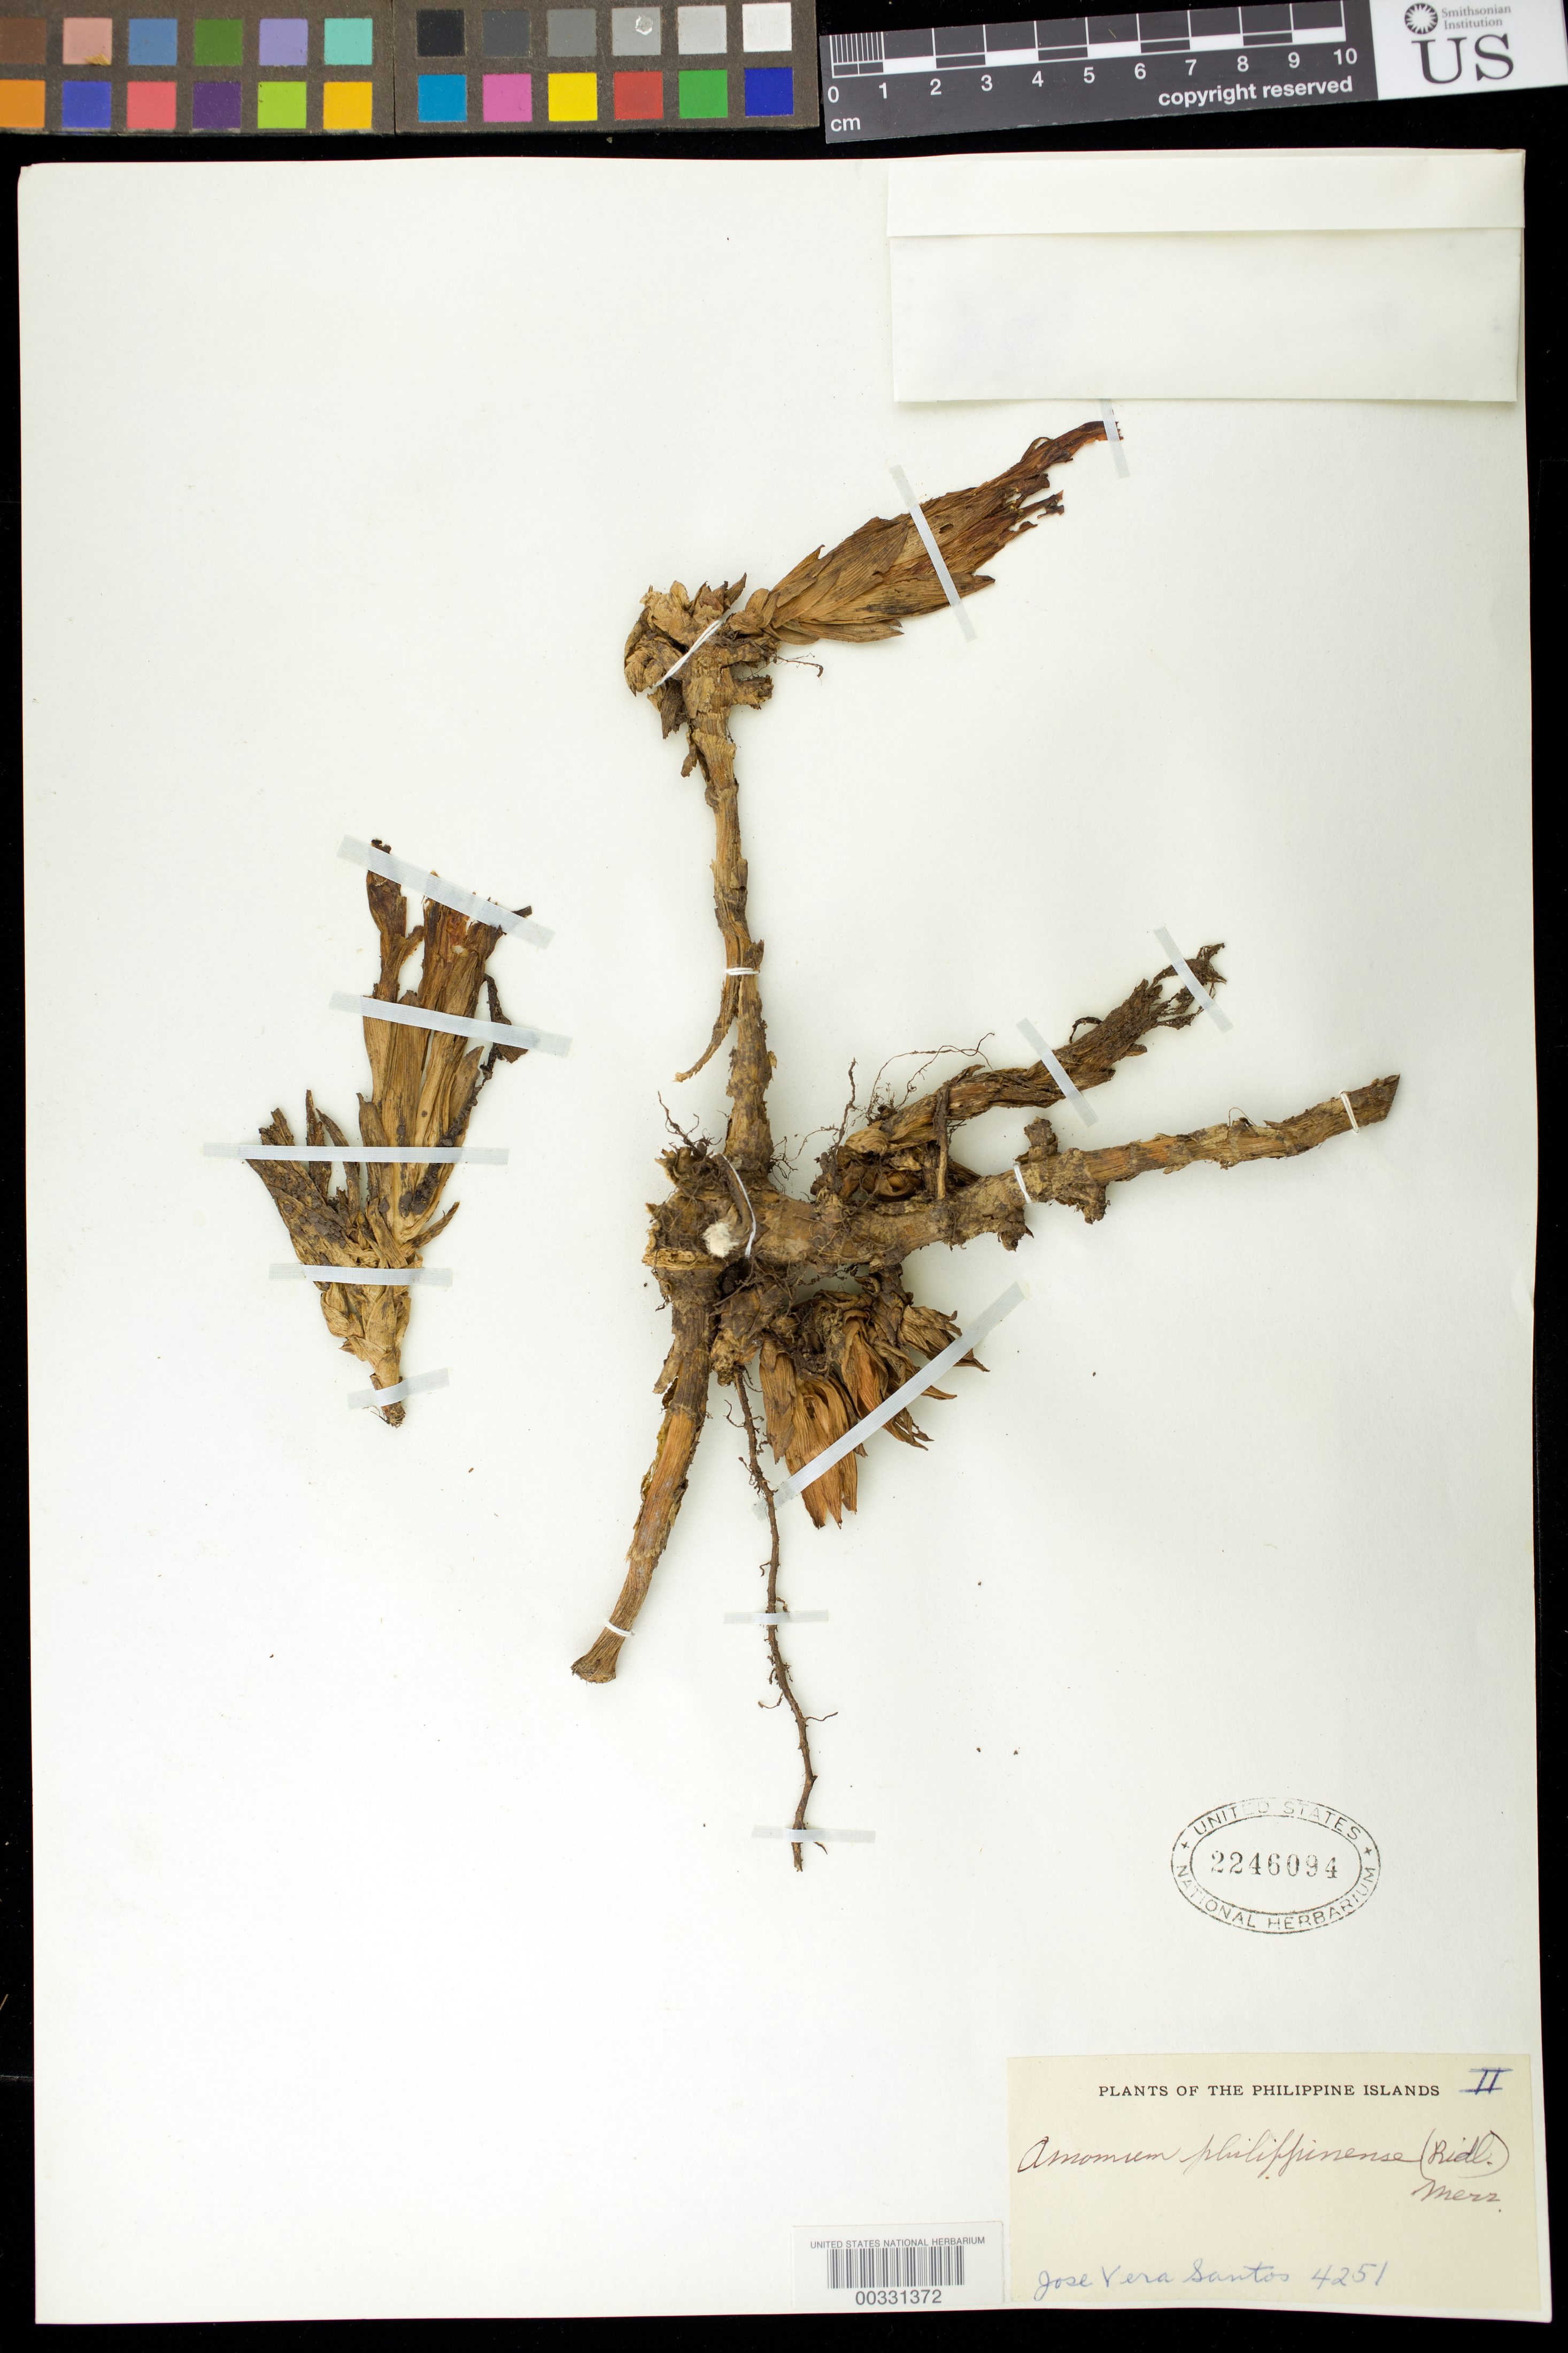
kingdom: Plantae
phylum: Tracheophyta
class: Liliopsida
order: Zingiberales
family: Zingiberaceae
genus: Etlingera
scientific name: Etlingera philippinensis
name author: (Ridl.) R.M. Sm.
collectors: J. V. Santos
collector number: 4251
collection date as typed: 17 May 1948 to 24 May 1948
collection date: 1948-05-17/1948-05-24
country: Philippines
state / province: Muslim Mindanao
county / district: Basilan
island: Basilan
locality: Barrio maloong, univ philippines land grant, dist of lamitan, basilan city, zamboanga prov. (?)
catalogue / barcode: US 2246094